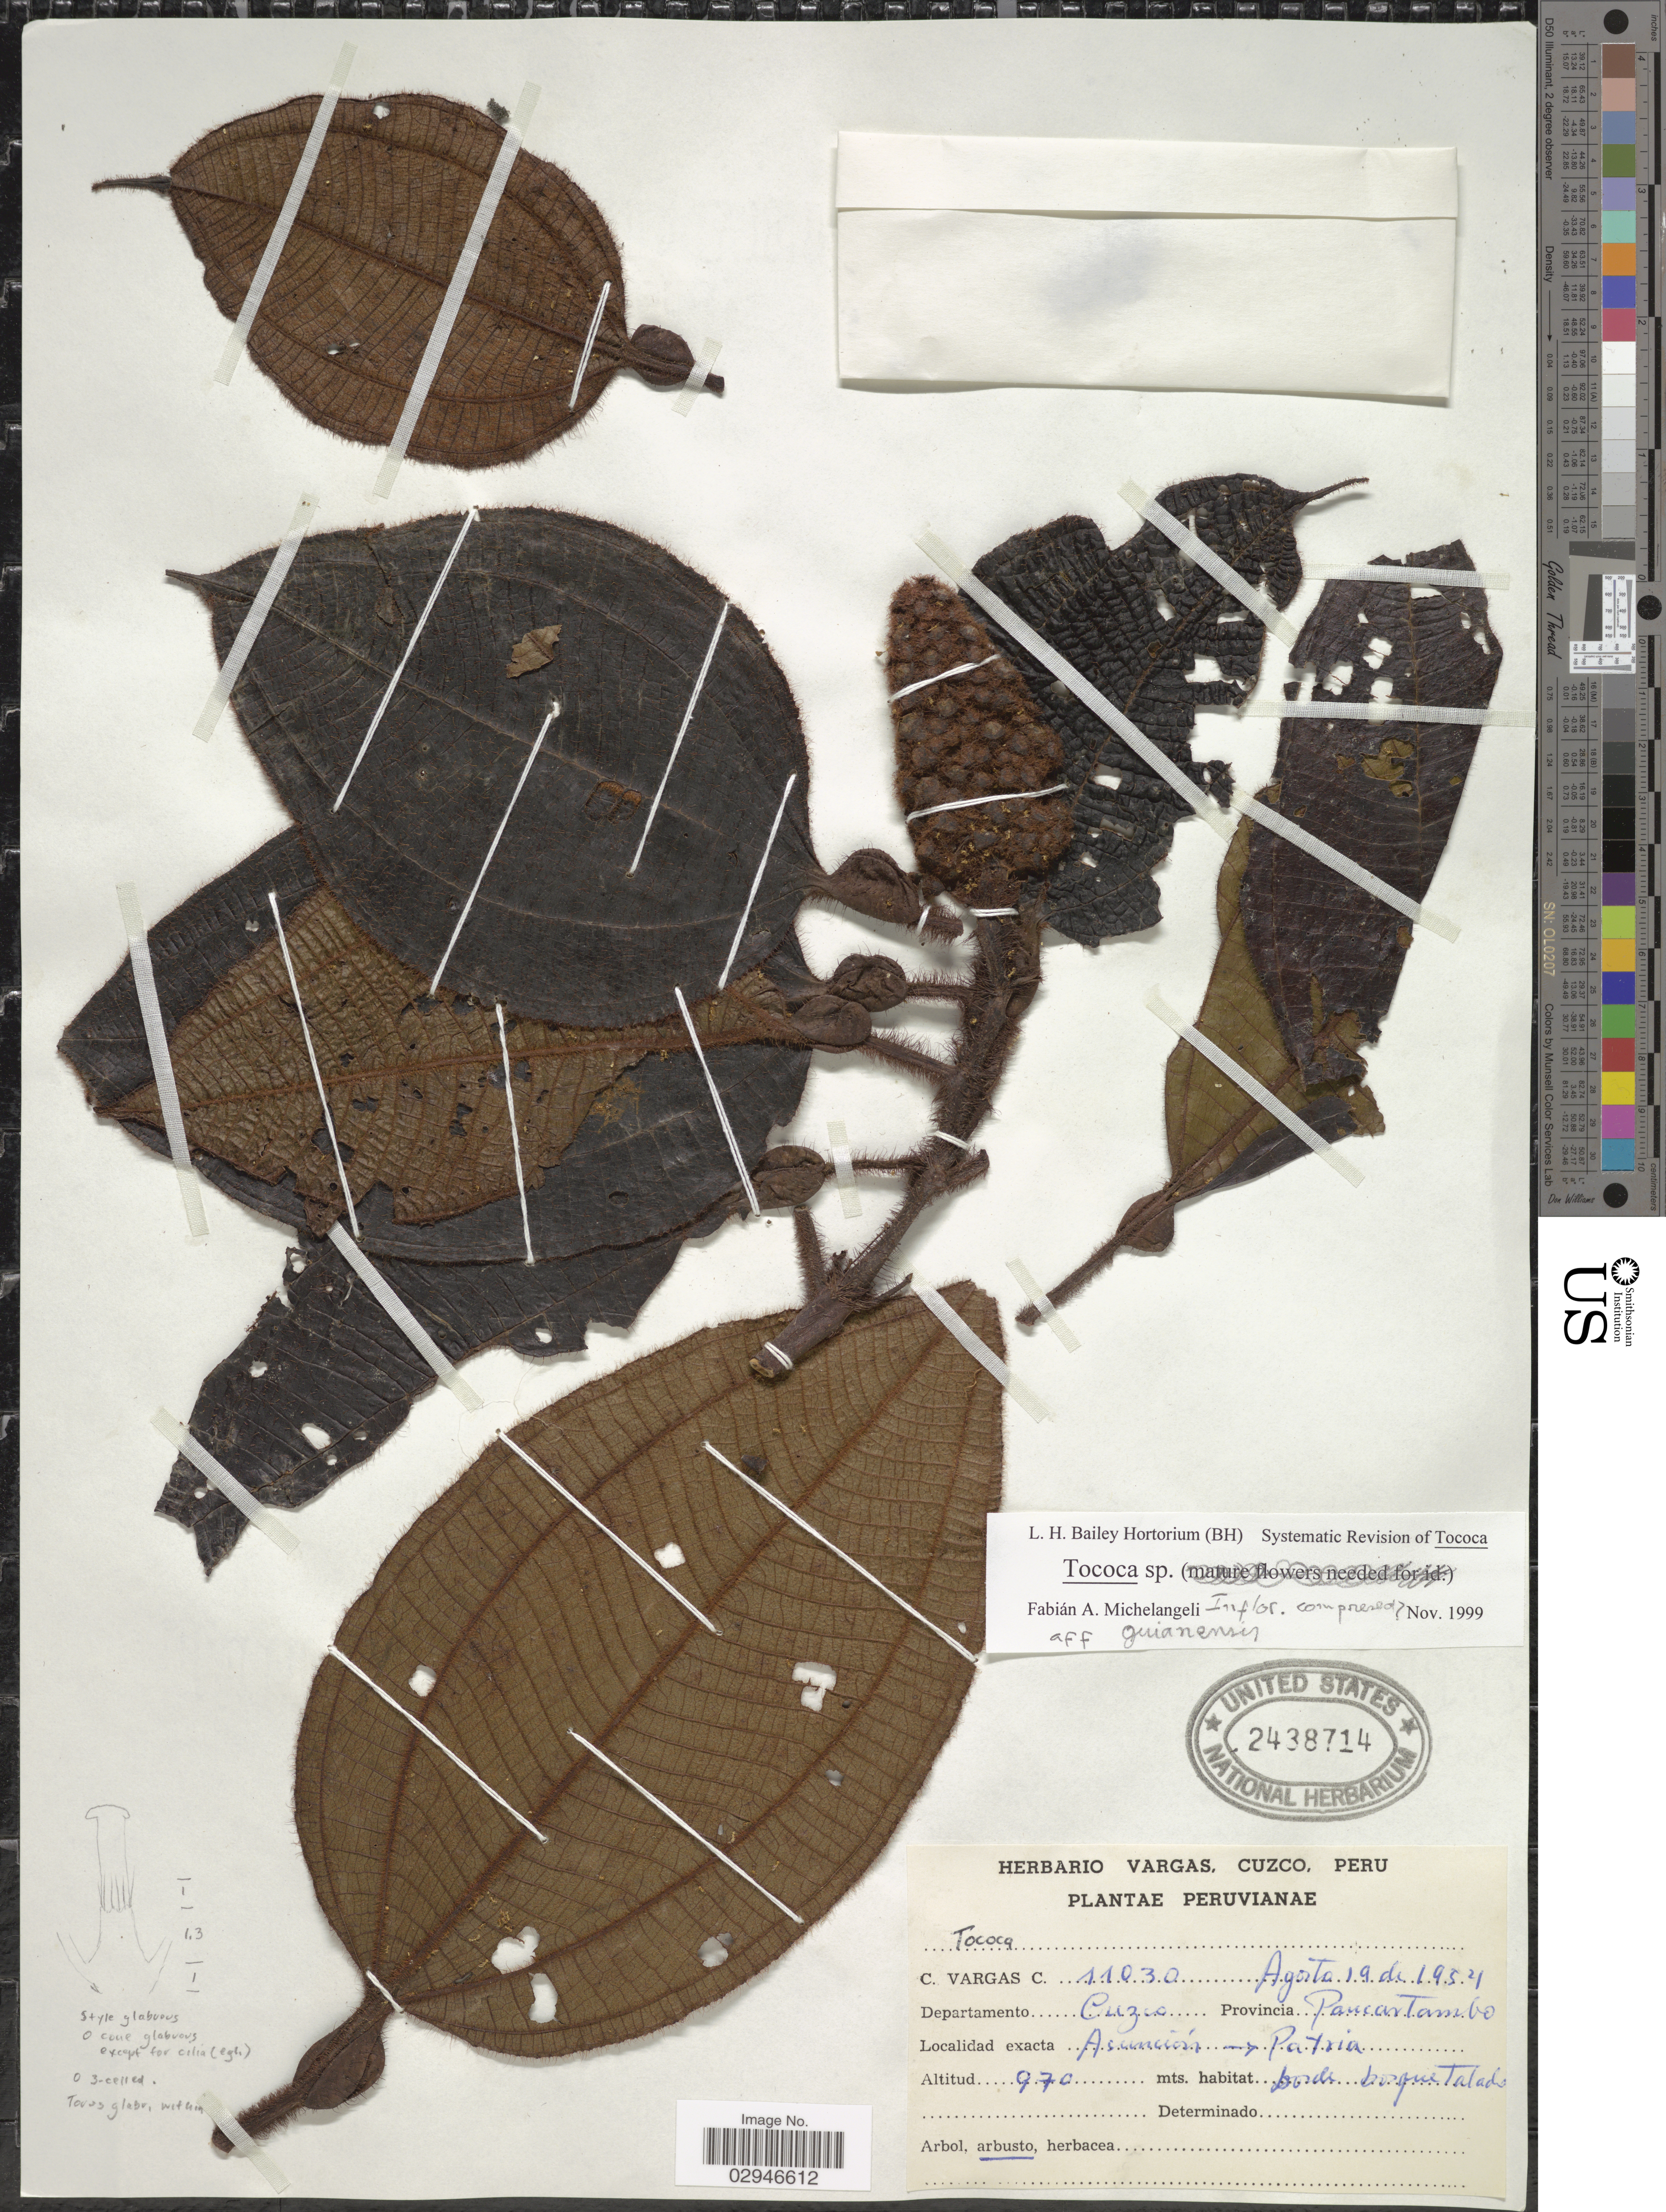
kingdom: Plantae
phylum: Tracheophyta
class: Magnoliopsida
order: Myrtales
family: Melastomataceae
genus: Tococa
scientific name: Tococa guianensis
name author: Aubl.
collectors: C. Vargas Calderón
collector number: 11030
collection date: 1954-08-19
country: Peru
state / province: Cusco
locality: Departamento Cuzco, Provincia Paucartambo, asunción, Patria.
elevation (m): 970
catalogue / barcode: US 2438714